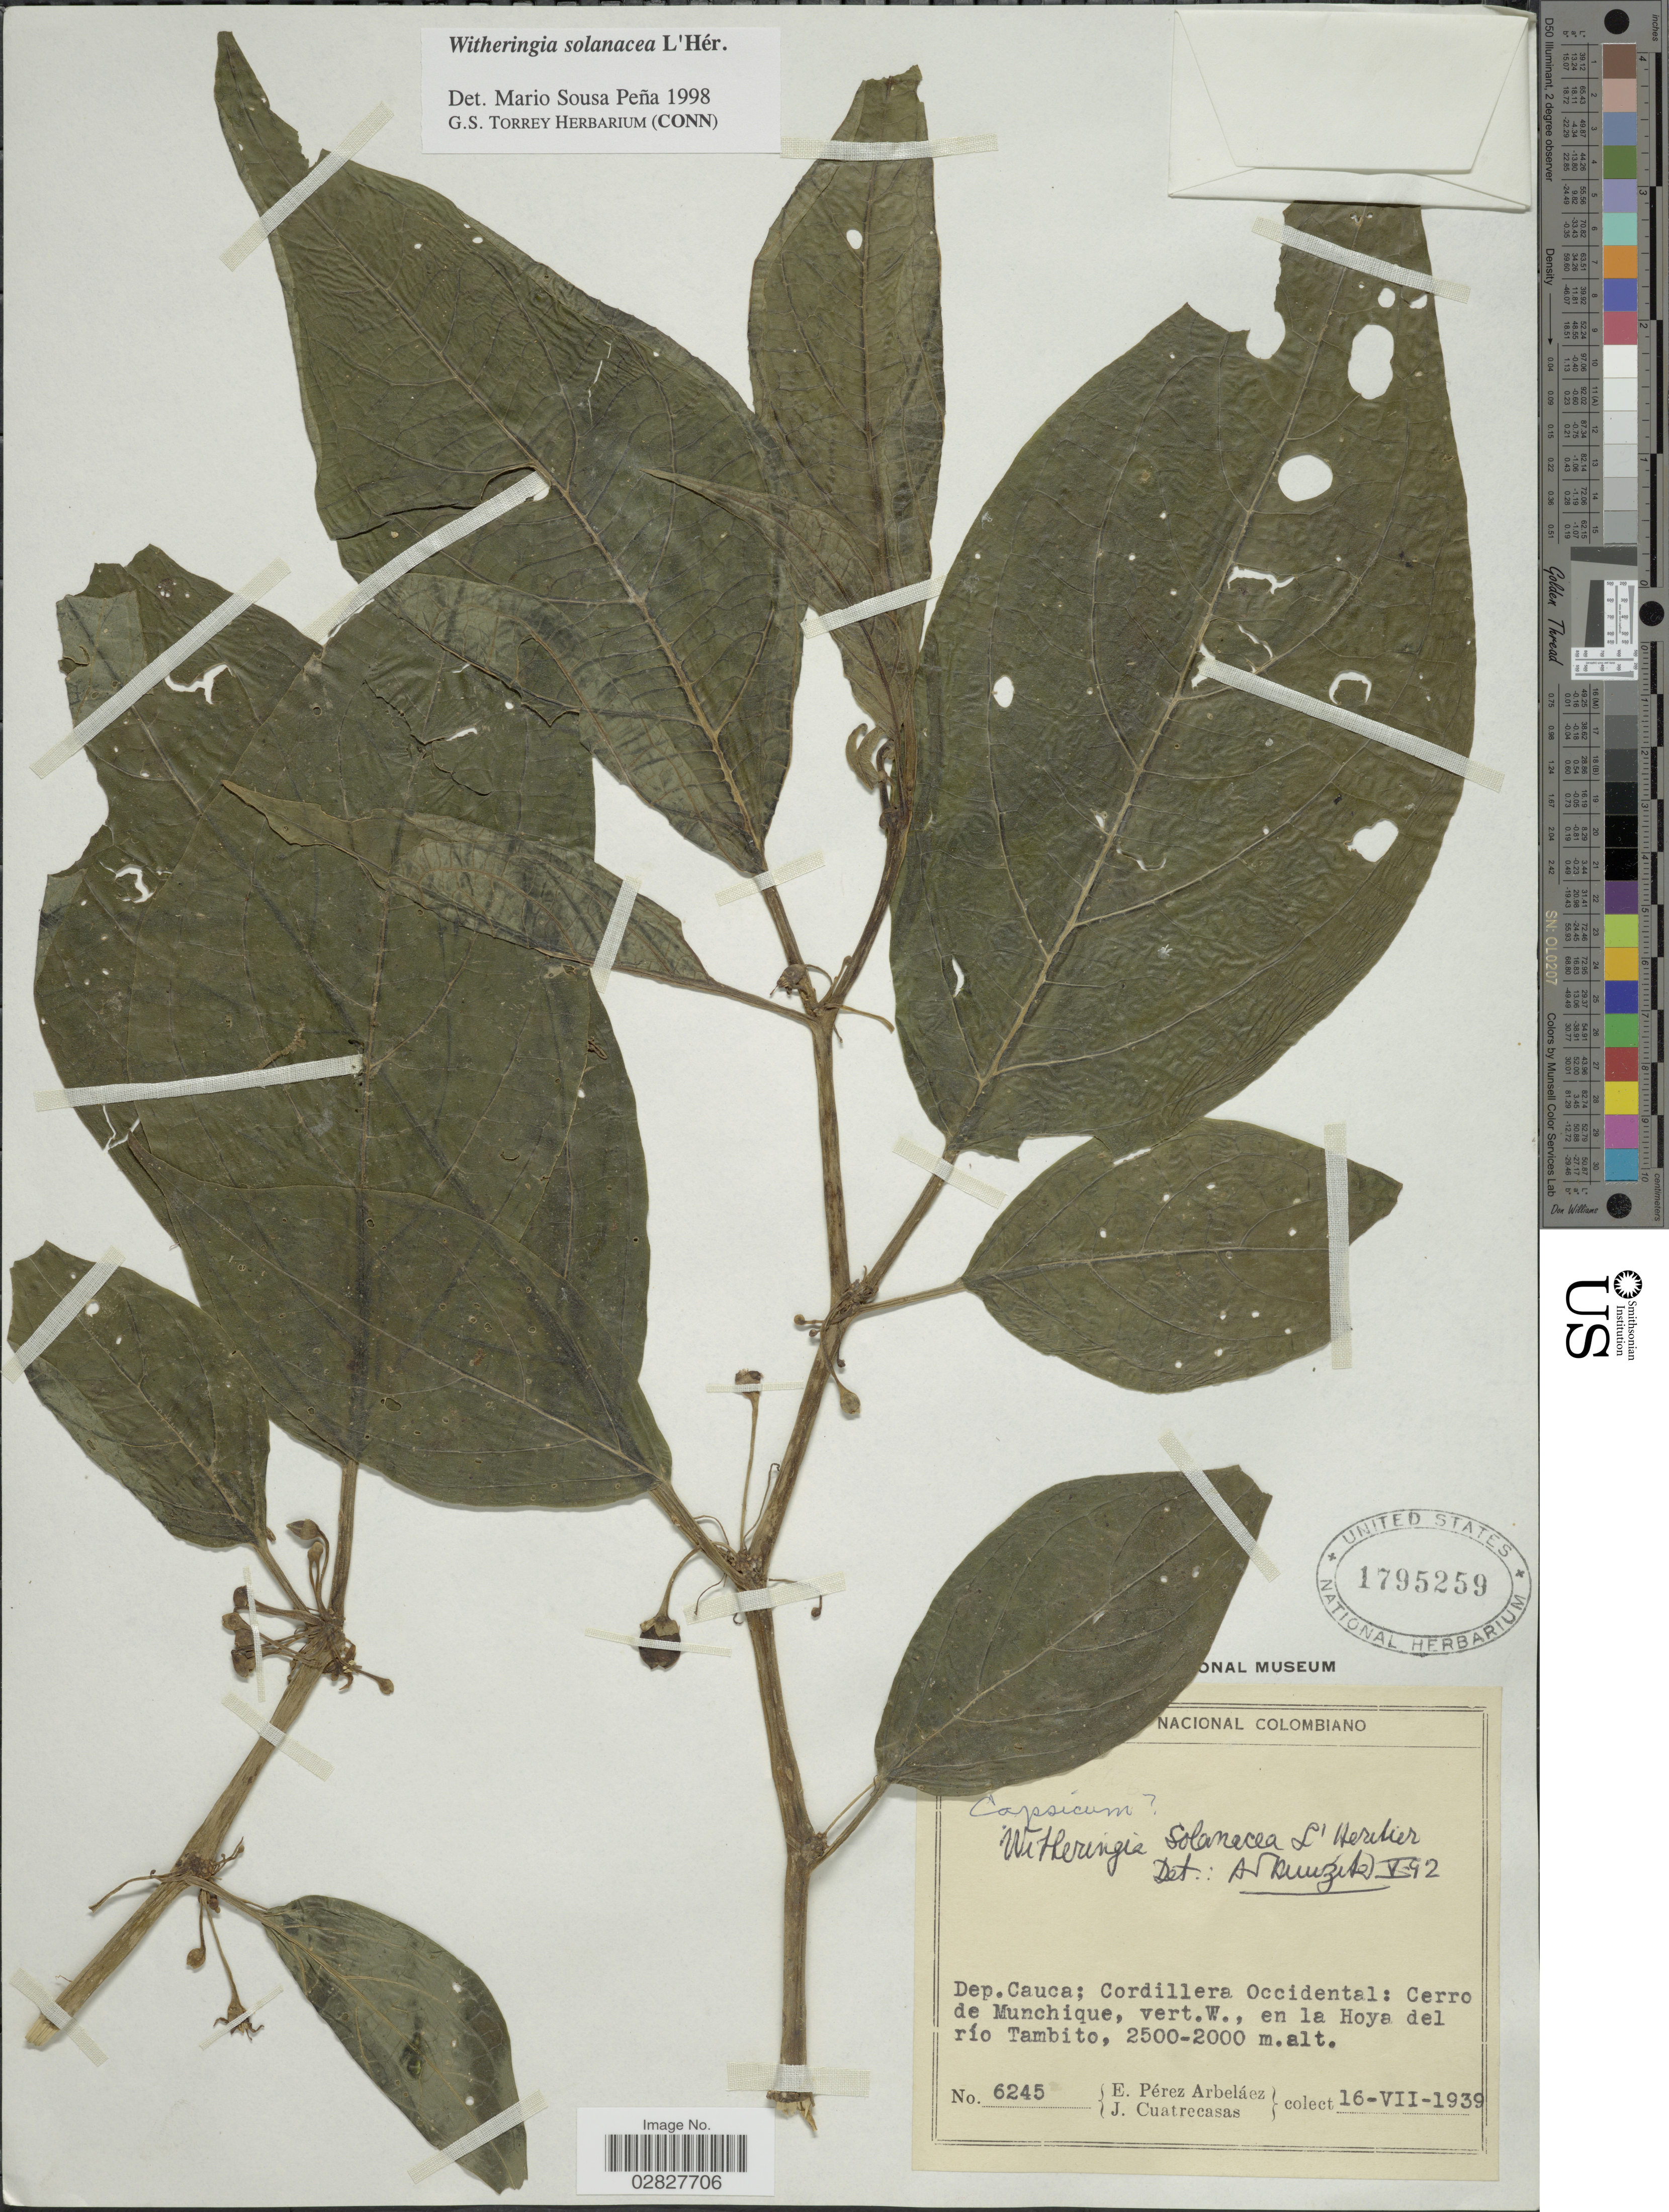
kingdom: Plantae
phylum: Tracheophyta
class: Magnoliopsida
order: Solanales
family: Solanaceae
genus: Witheringia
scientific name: Witheringia solanacea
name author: L'Hér.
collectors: E. Pérez Arbeláez & J. Cuatrecasas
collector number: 6245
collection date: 1939-07-16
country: Colombia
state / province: Cauca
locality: Dep. Cauca; Cordillera Occidental: Cerro de Munchique, vert.W., en la Hoya del río Tambito.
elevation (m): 2000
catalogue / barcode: US 1795259